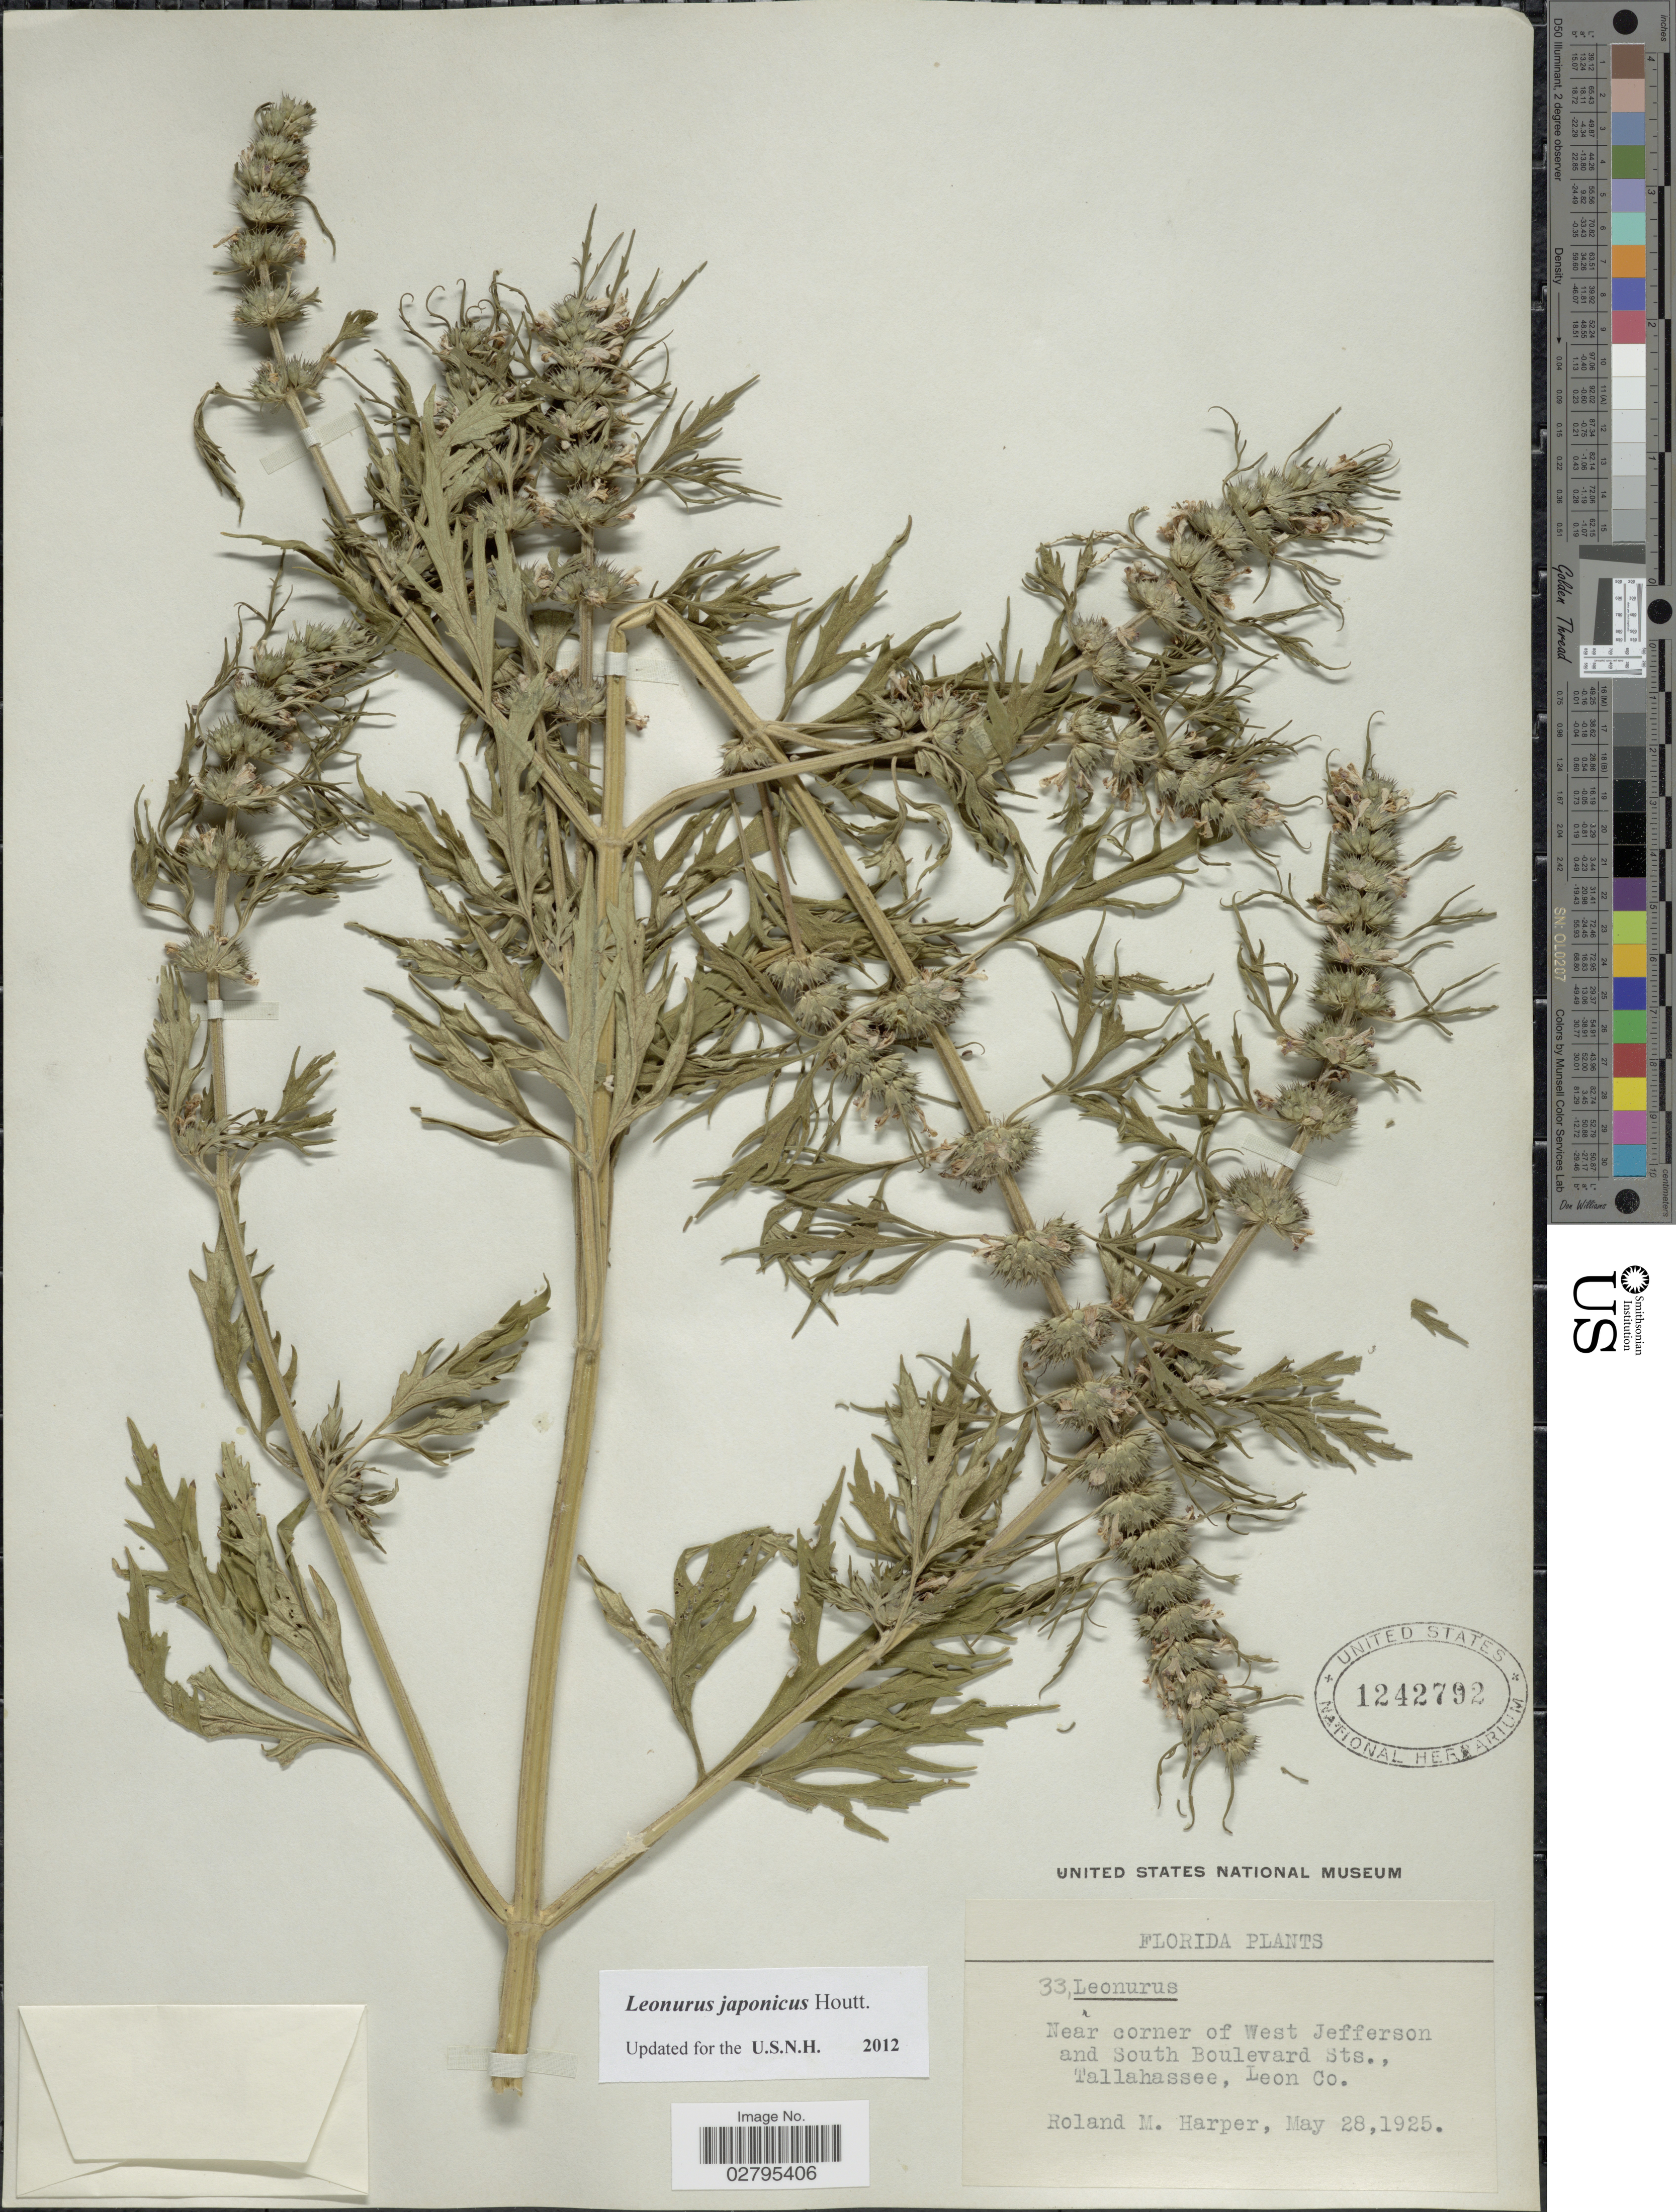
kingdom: Plantae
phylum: Tracheophyta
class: Magnoliopsida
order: Lamiales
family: Lamiaceae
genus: Leonurus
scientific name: Leonurus japonicus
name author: Houtt.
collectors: R. M. Harper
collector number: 33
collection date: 1925-05-28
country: United States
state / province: Florida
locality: Near corner of West Jefferson and South Boulevard Sts., Tallahassee, Leon Co.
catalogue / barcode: US 1242792